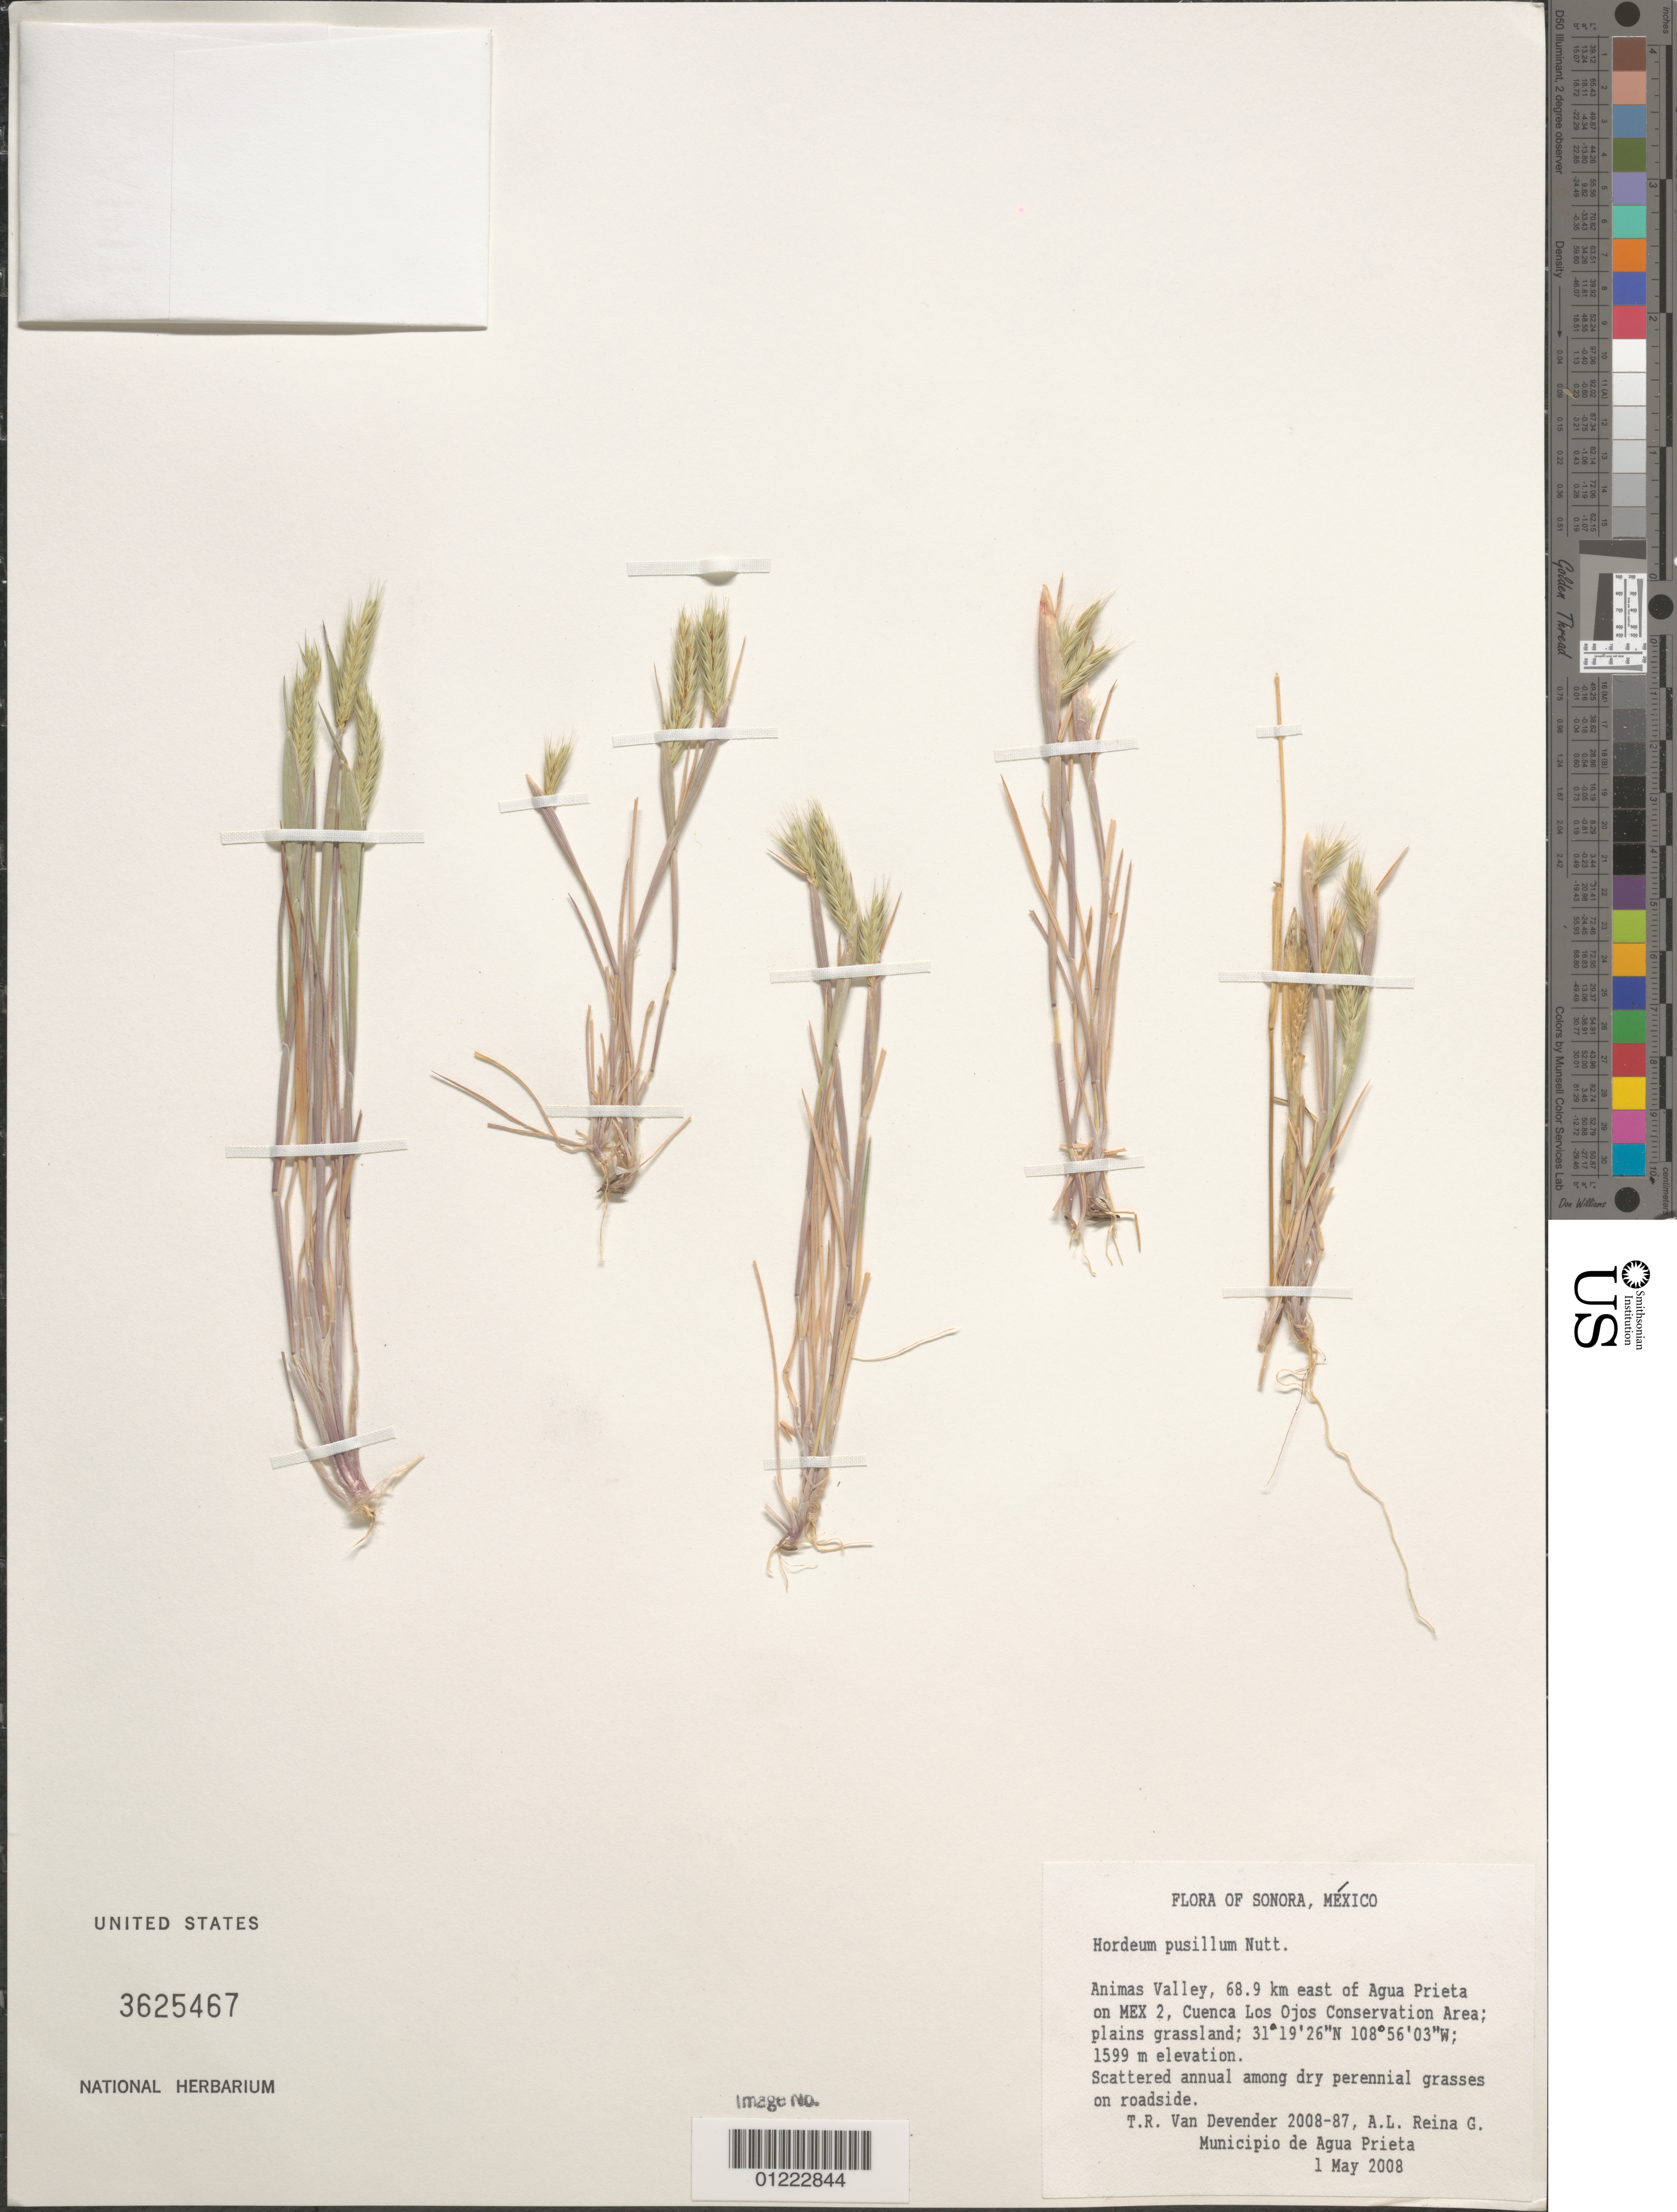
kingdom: Plantae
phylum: Tracheophyta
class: Liliopsida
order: Poales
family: Poaceae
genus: Hordeum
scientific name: Hordeum pusillum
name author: Nutt.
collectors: T. R. Van Devender & A. L. Reina G.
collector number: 2008-87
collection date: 2008-05-01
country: Mexico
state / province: Sonora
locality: Animas Valley, 68.9 km east of Agua Prieta on MEX 2, Cuenca Los Ojos Conservation Area; plains grassland; Municipio de Agua Prieta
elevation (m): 1599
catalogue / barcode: US 3625467